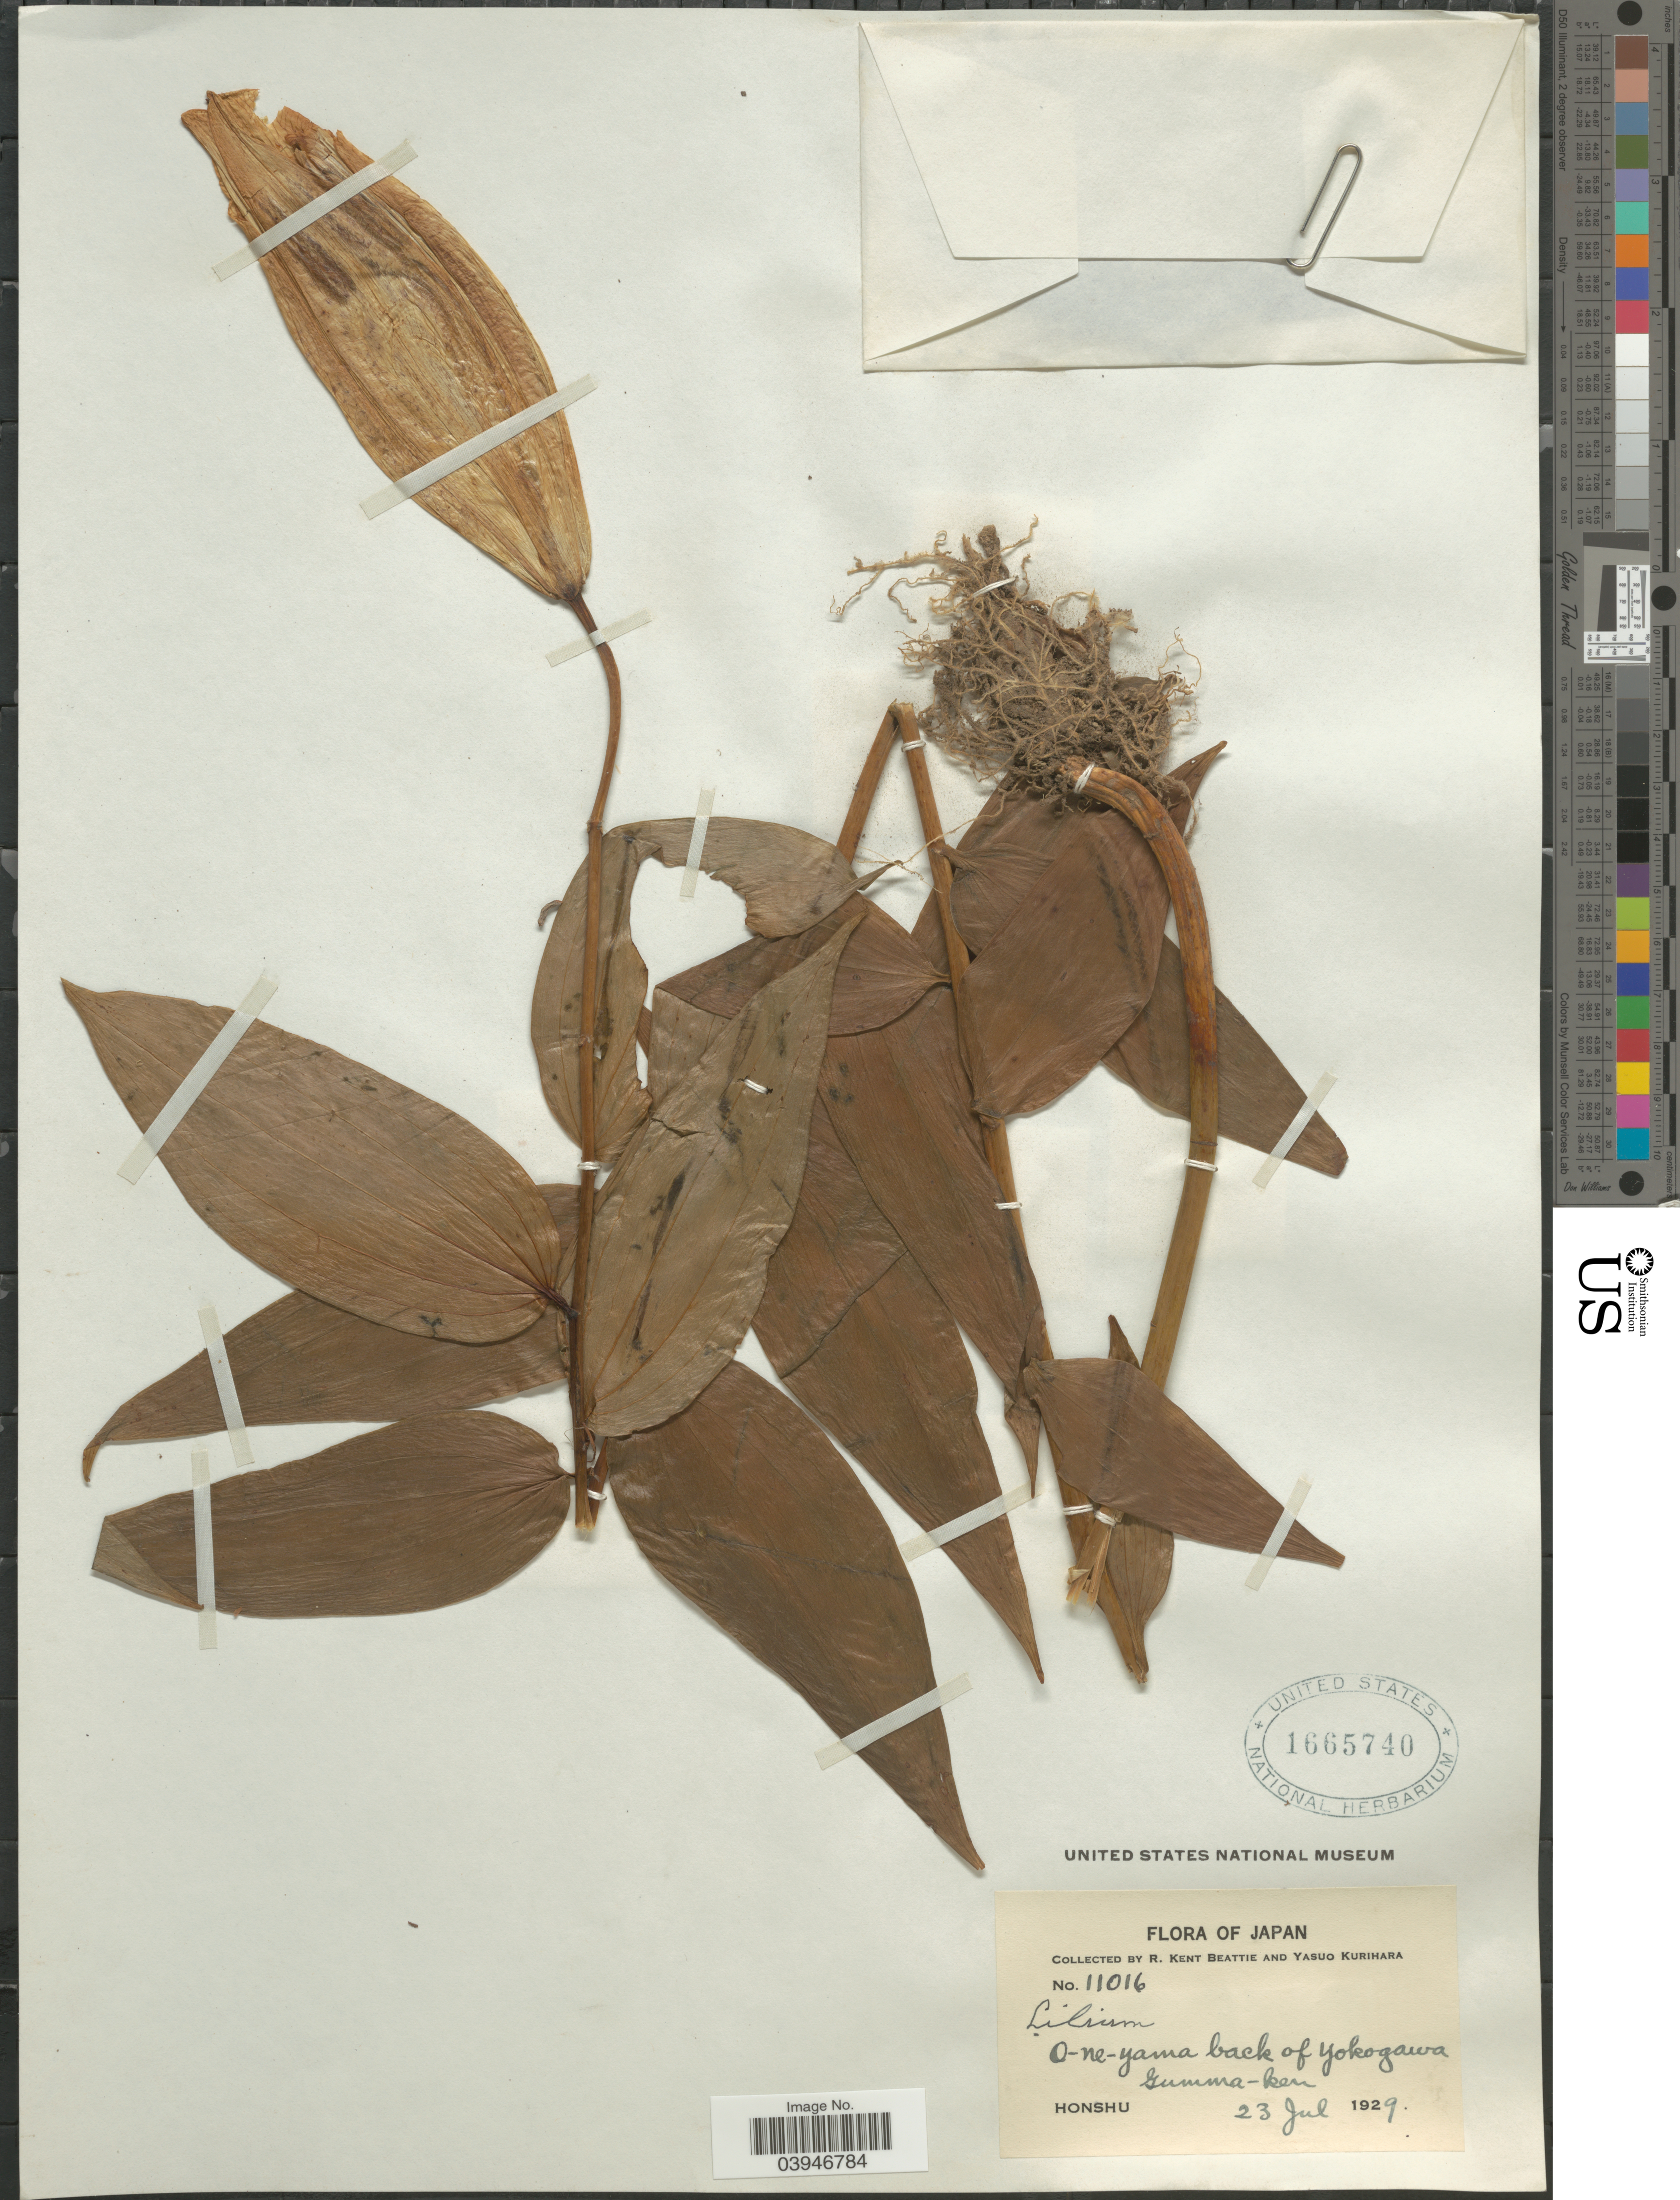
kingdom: Plantae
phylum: Tracheophyta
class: Liliopsida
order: Liliales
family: Liliaceae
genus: Lilium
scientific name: Lilium sp.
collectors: R. K. Beattie & Y. Kurihara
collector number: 11016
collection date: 1929-07-23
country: Japan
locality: O-ne-yama back of Yokogawa Gumma-ken. Honshu.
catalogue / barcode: US 1665740